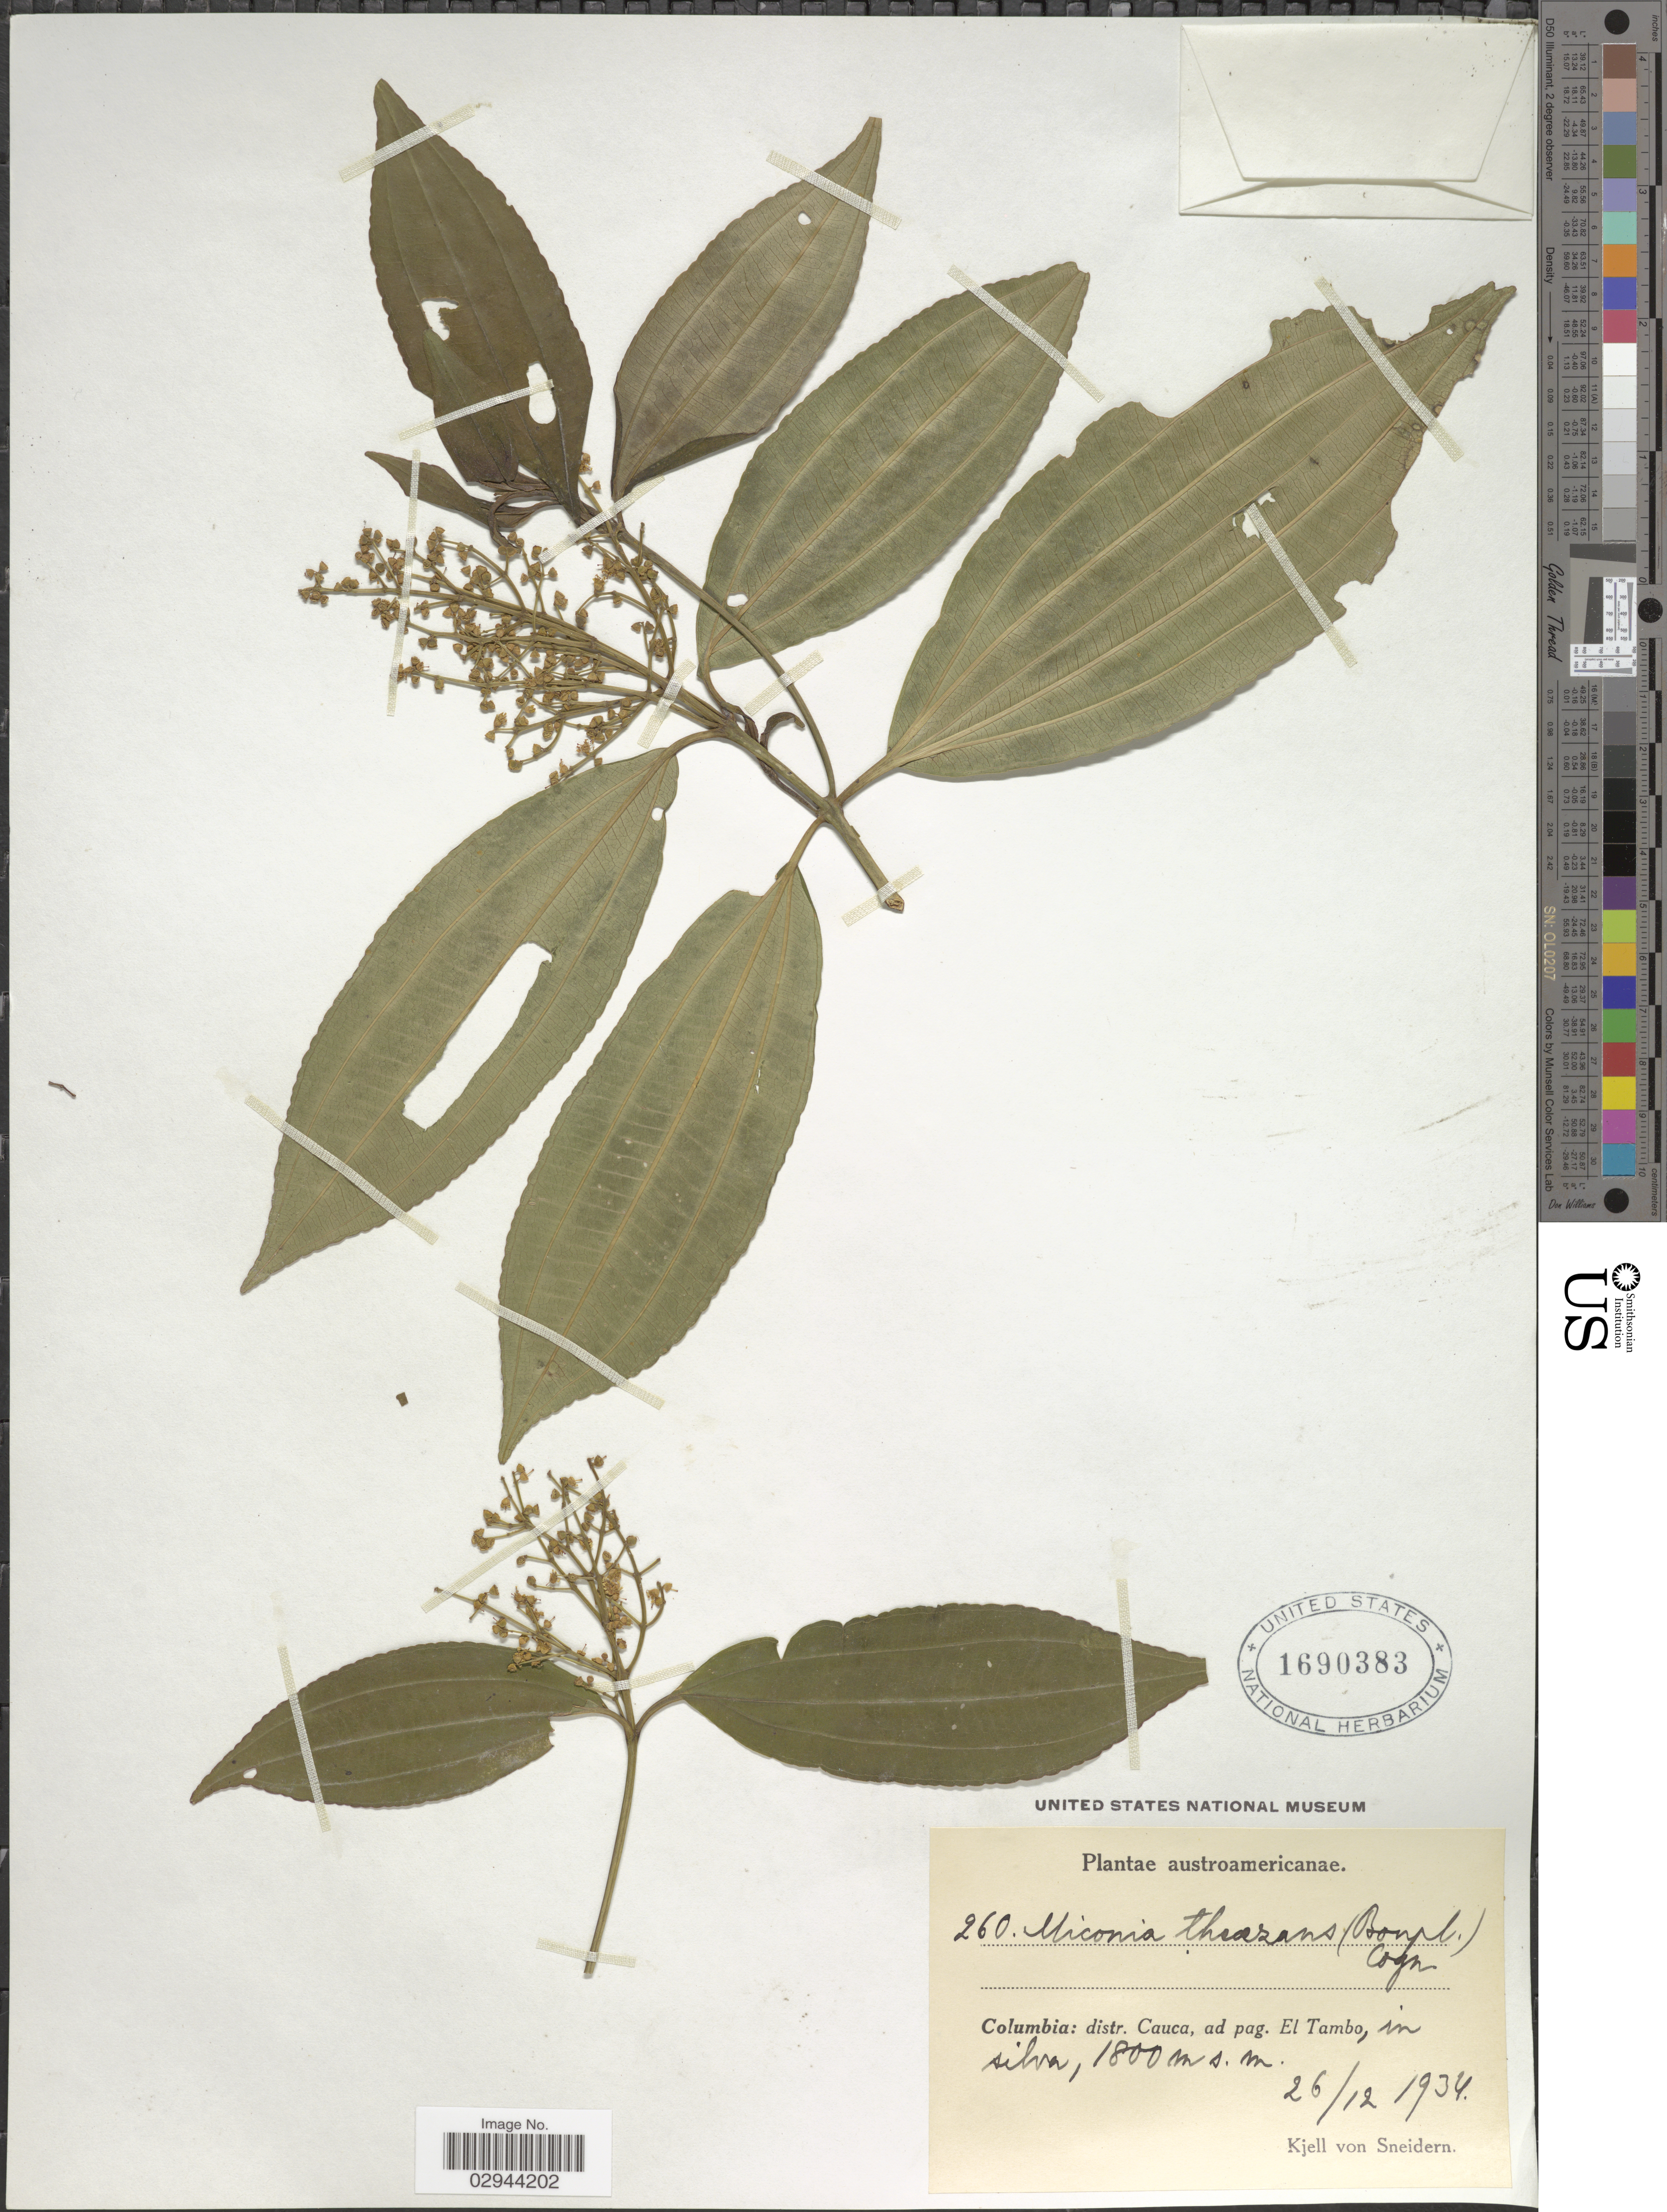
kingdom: Plantae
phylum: Tracheophyta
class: Magnoliopsida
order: Myrtales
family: Melastomataceae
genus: Miconia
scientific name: Miconia theizans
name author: (Bonpl.) Cogn.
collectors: K. von Sneidern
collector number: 260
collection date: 1934-12-26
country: Colombia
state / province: Cauca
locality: Distr. Cauca, ad pag. El Tambo, in silva.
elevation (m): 1800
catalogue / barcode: US 1690383